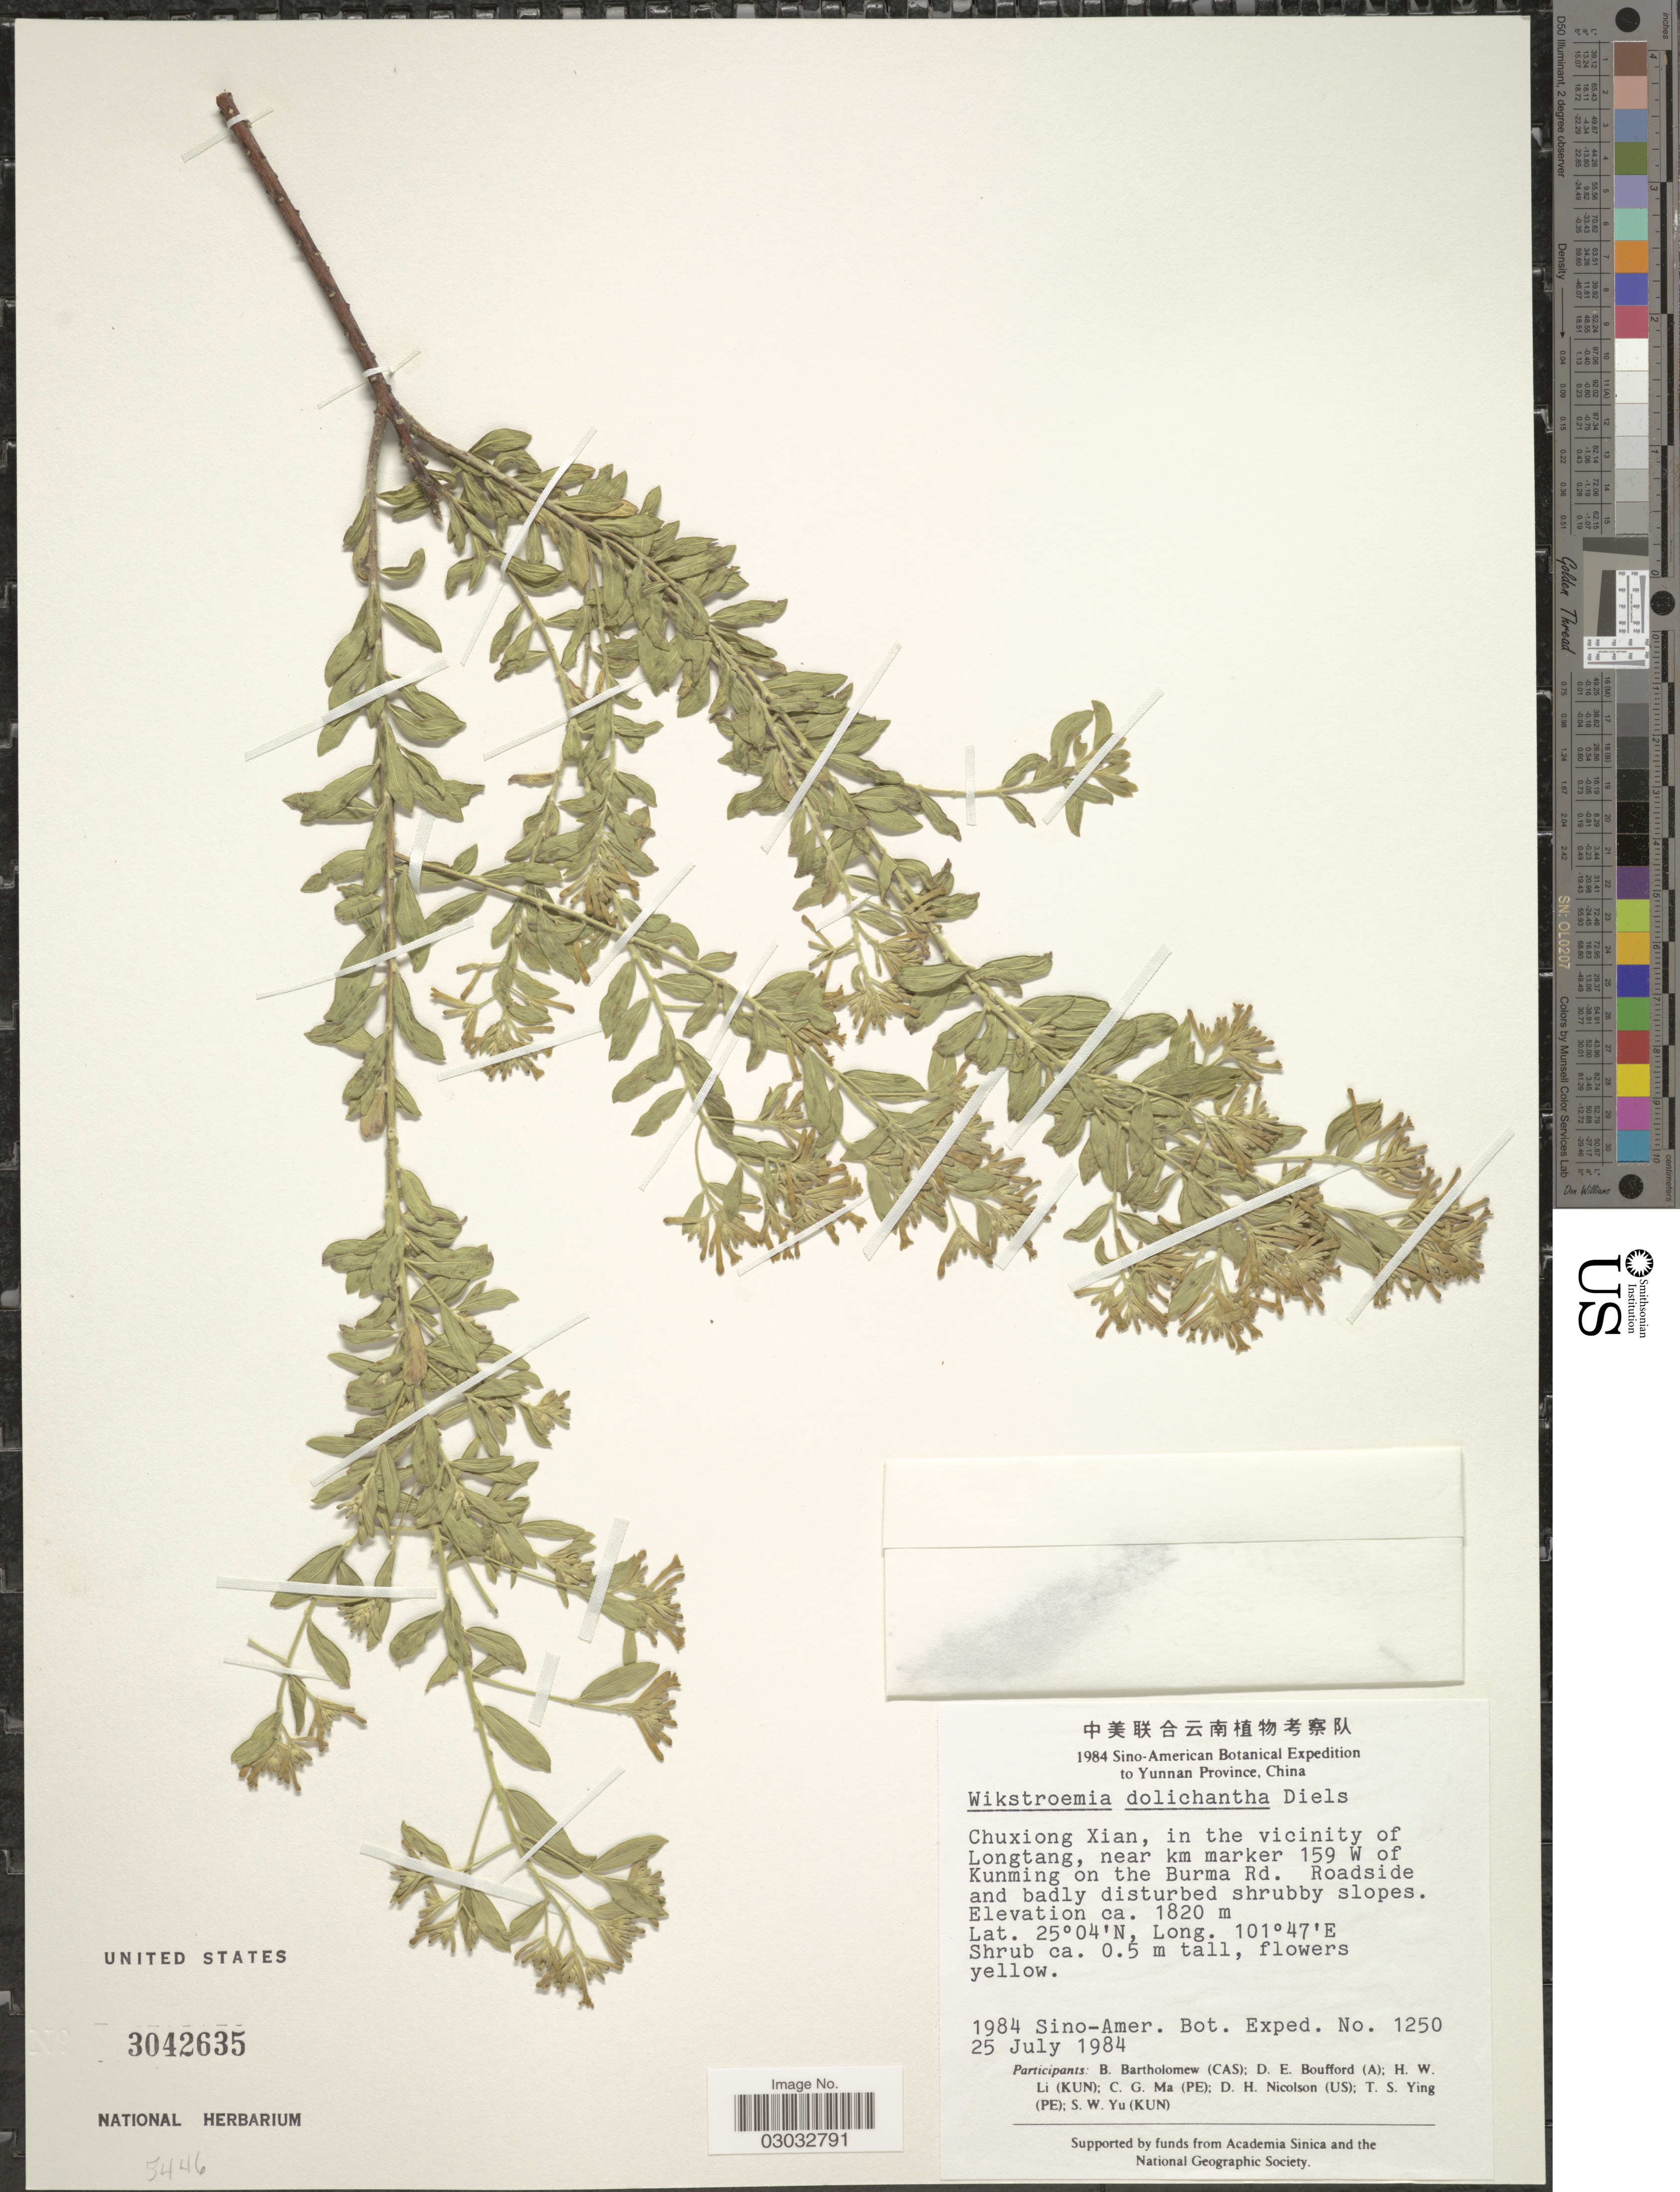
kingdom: Plantae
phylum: Tracheophyta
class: Magnoliopsida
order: Malvales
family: Thymelaeaceae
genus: Wikstroemia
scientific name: Wikstroemia dolichantha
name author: Diels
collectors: Sino-Amer. Bot. Exped. 1984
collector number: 1250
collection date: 1984-07-25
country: China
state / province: Yunnan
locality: Chuxiong Xian, in the vicinity of Longtang, near km marker 159 W of Kunming on the Burma Rd.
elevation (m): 1820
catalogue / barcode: US 3042635